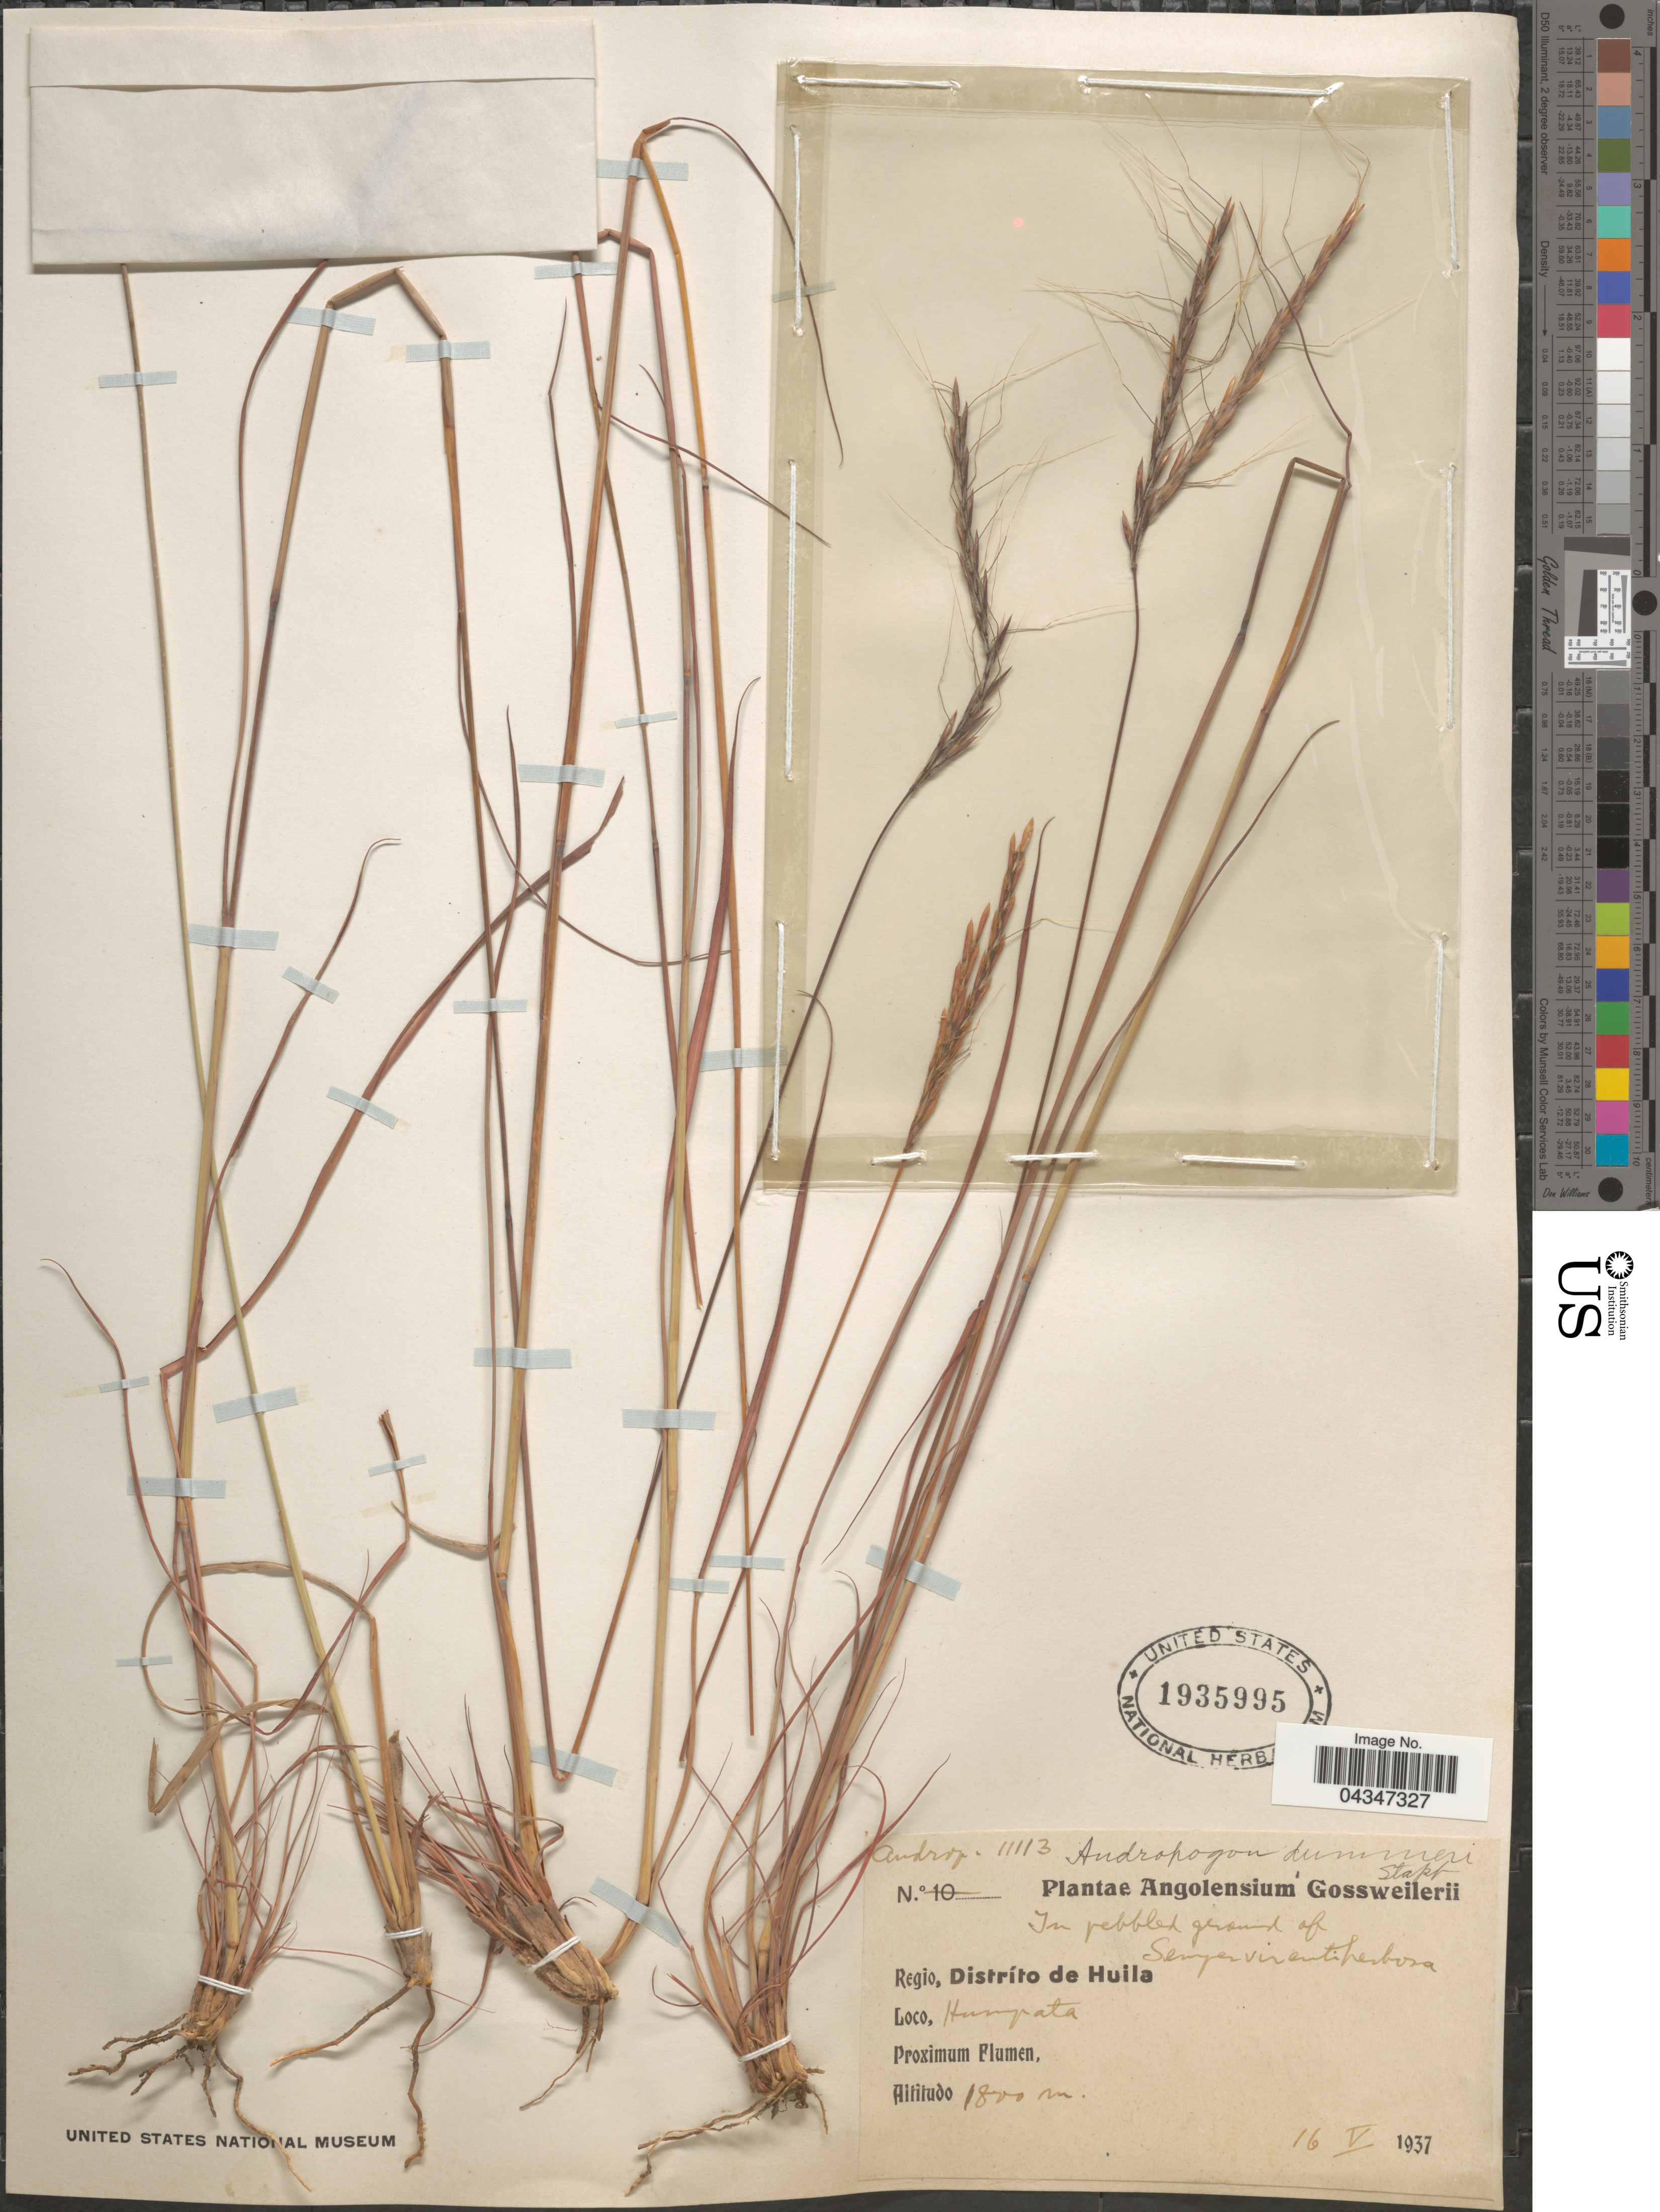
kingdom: Plantae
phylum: Tracheophyta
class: Liliopsida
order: Poales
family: Poaceae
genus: Andropogon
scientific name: Andropogon schirensis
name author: Hochst. ex A. Rich.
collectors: -. Gossweiler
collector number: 11113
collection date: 1937-05-16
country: Angola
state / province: Huila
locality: Regio, Distríto de Huila. Humpata.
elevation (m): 1800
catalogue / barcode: US 1935995